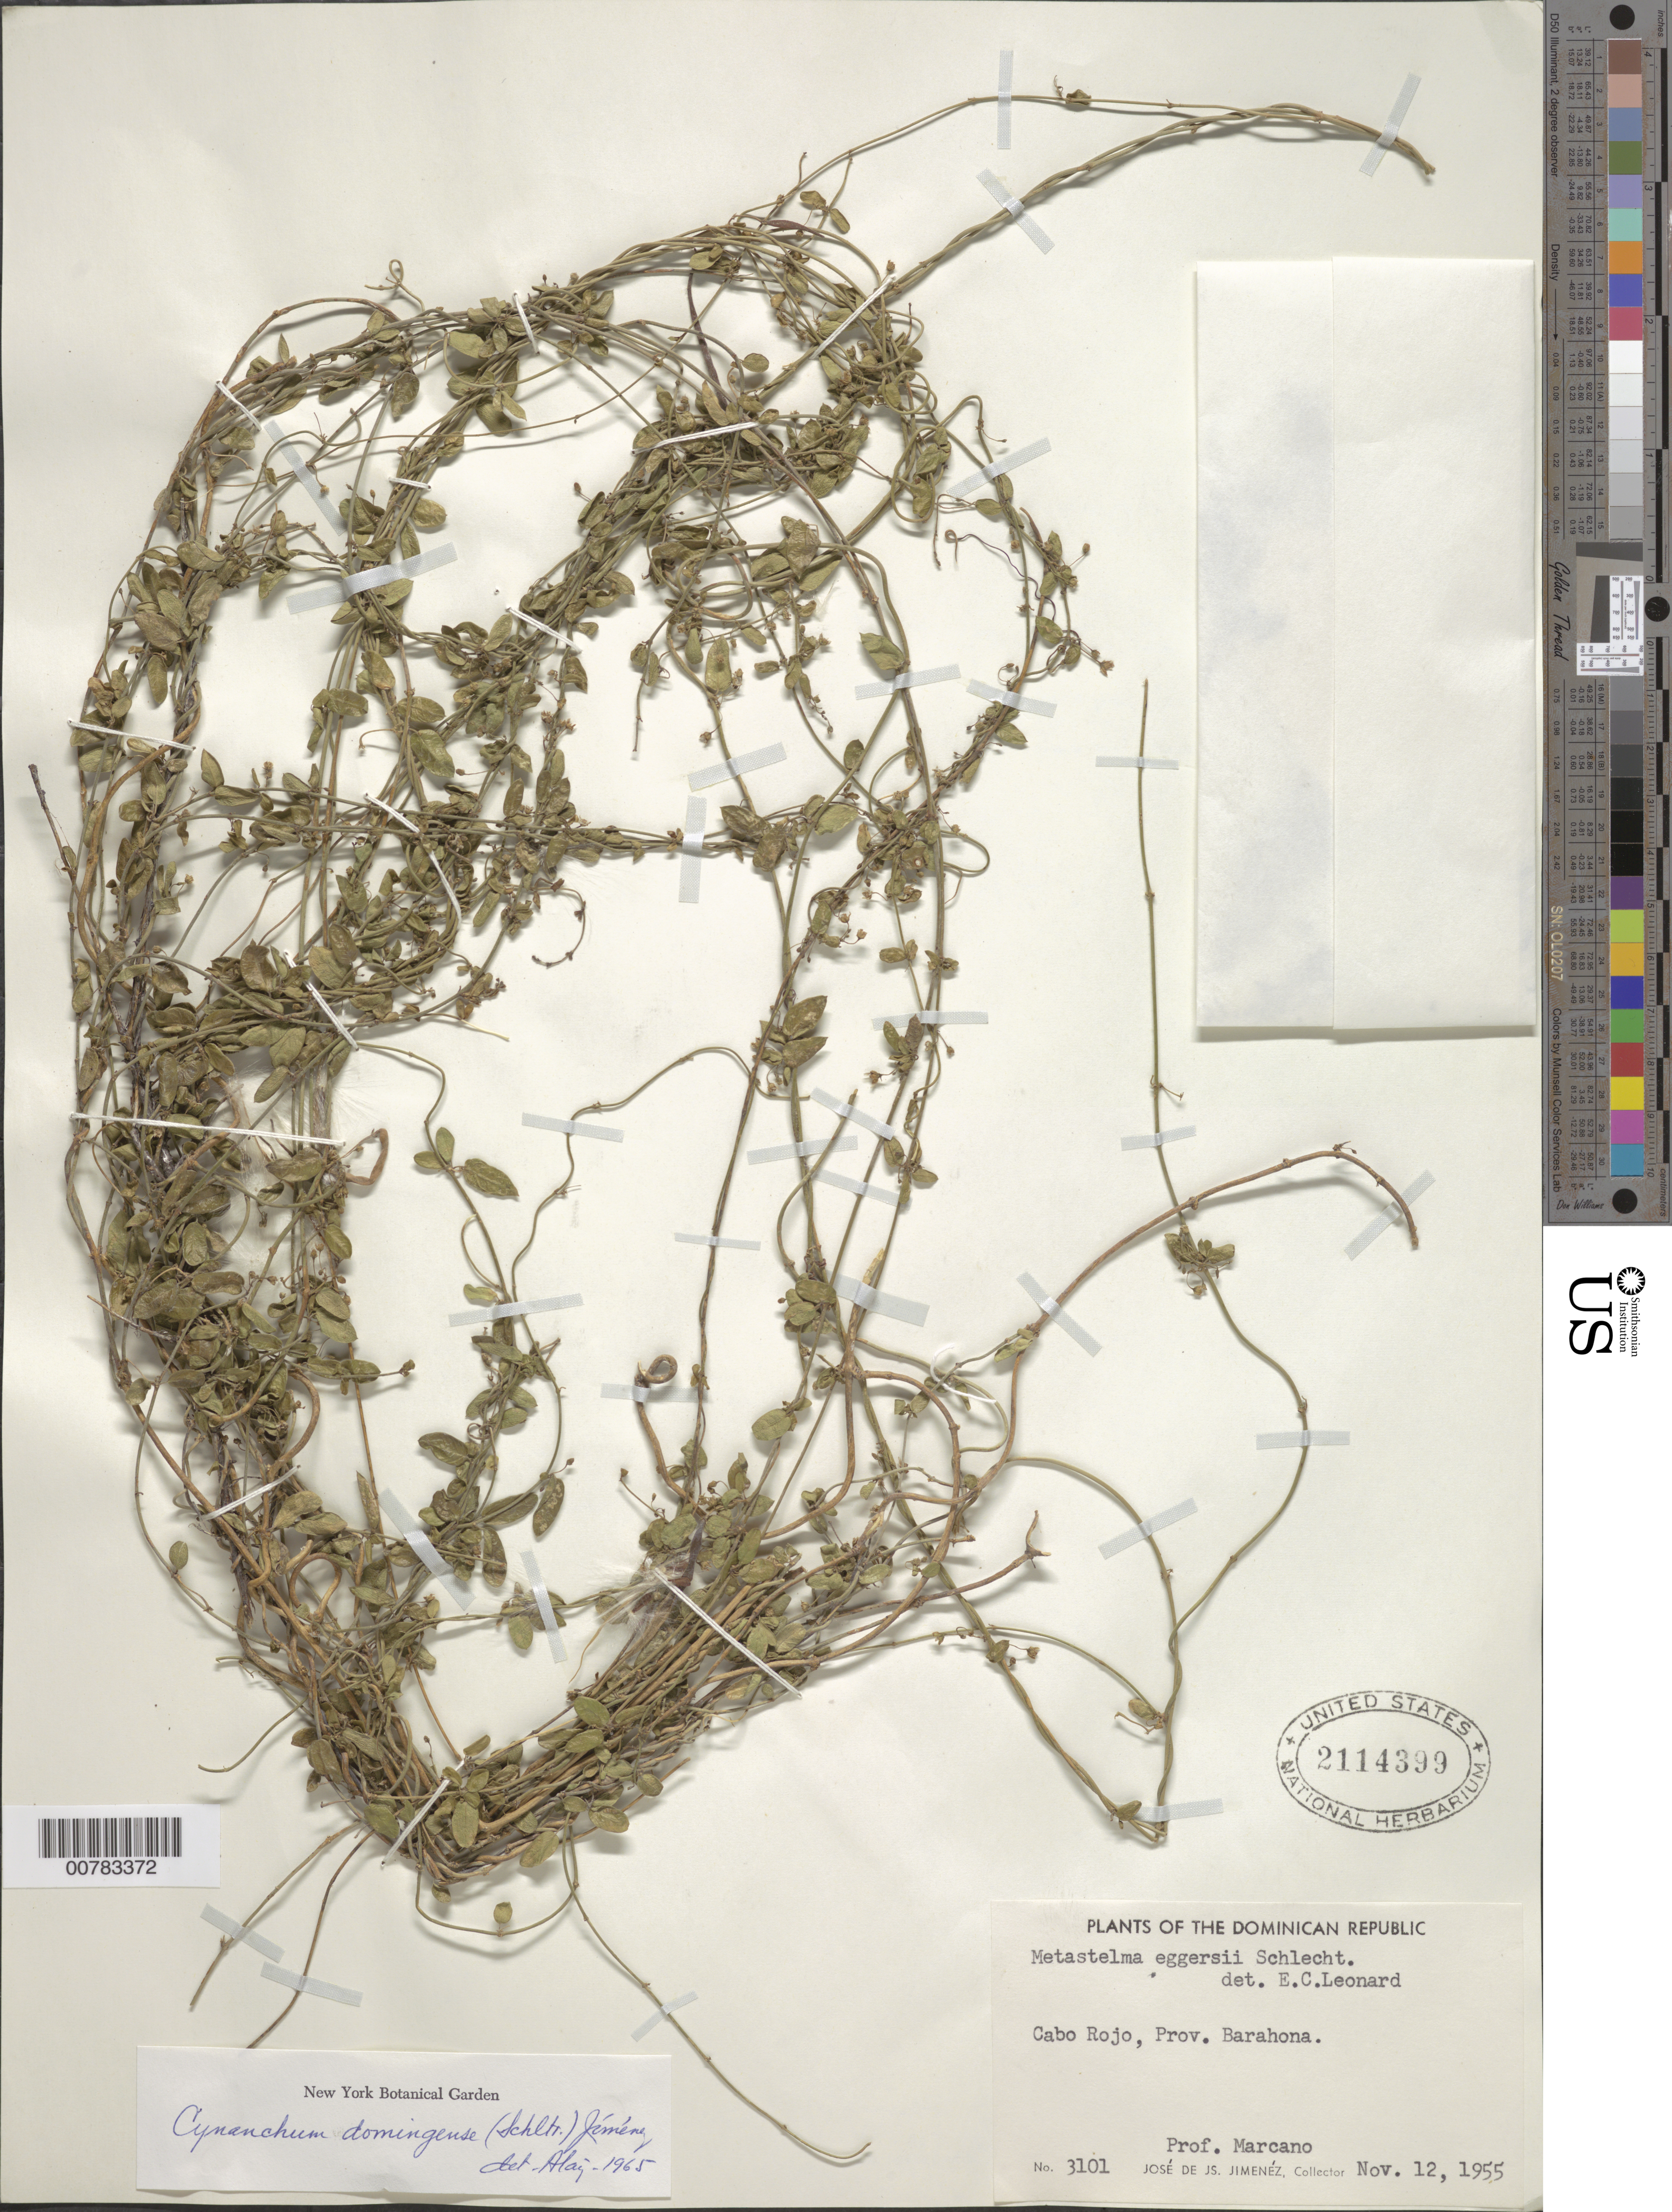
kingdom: Plantae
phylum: Tracheophyta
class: Magnoliopsida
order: Gentianales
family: Apocynaceae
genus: Metastelma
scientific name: Metastelma domingense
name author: Schltr.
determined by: Liogier, Alain H.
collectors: E. J. Marcano F.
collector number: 3101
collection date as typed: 12 Nov 1955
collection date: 1955-11-12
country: Dominican Republic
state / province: Barahona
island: Hispaniola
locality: Cabo Rojo.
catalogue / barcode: US 2114399